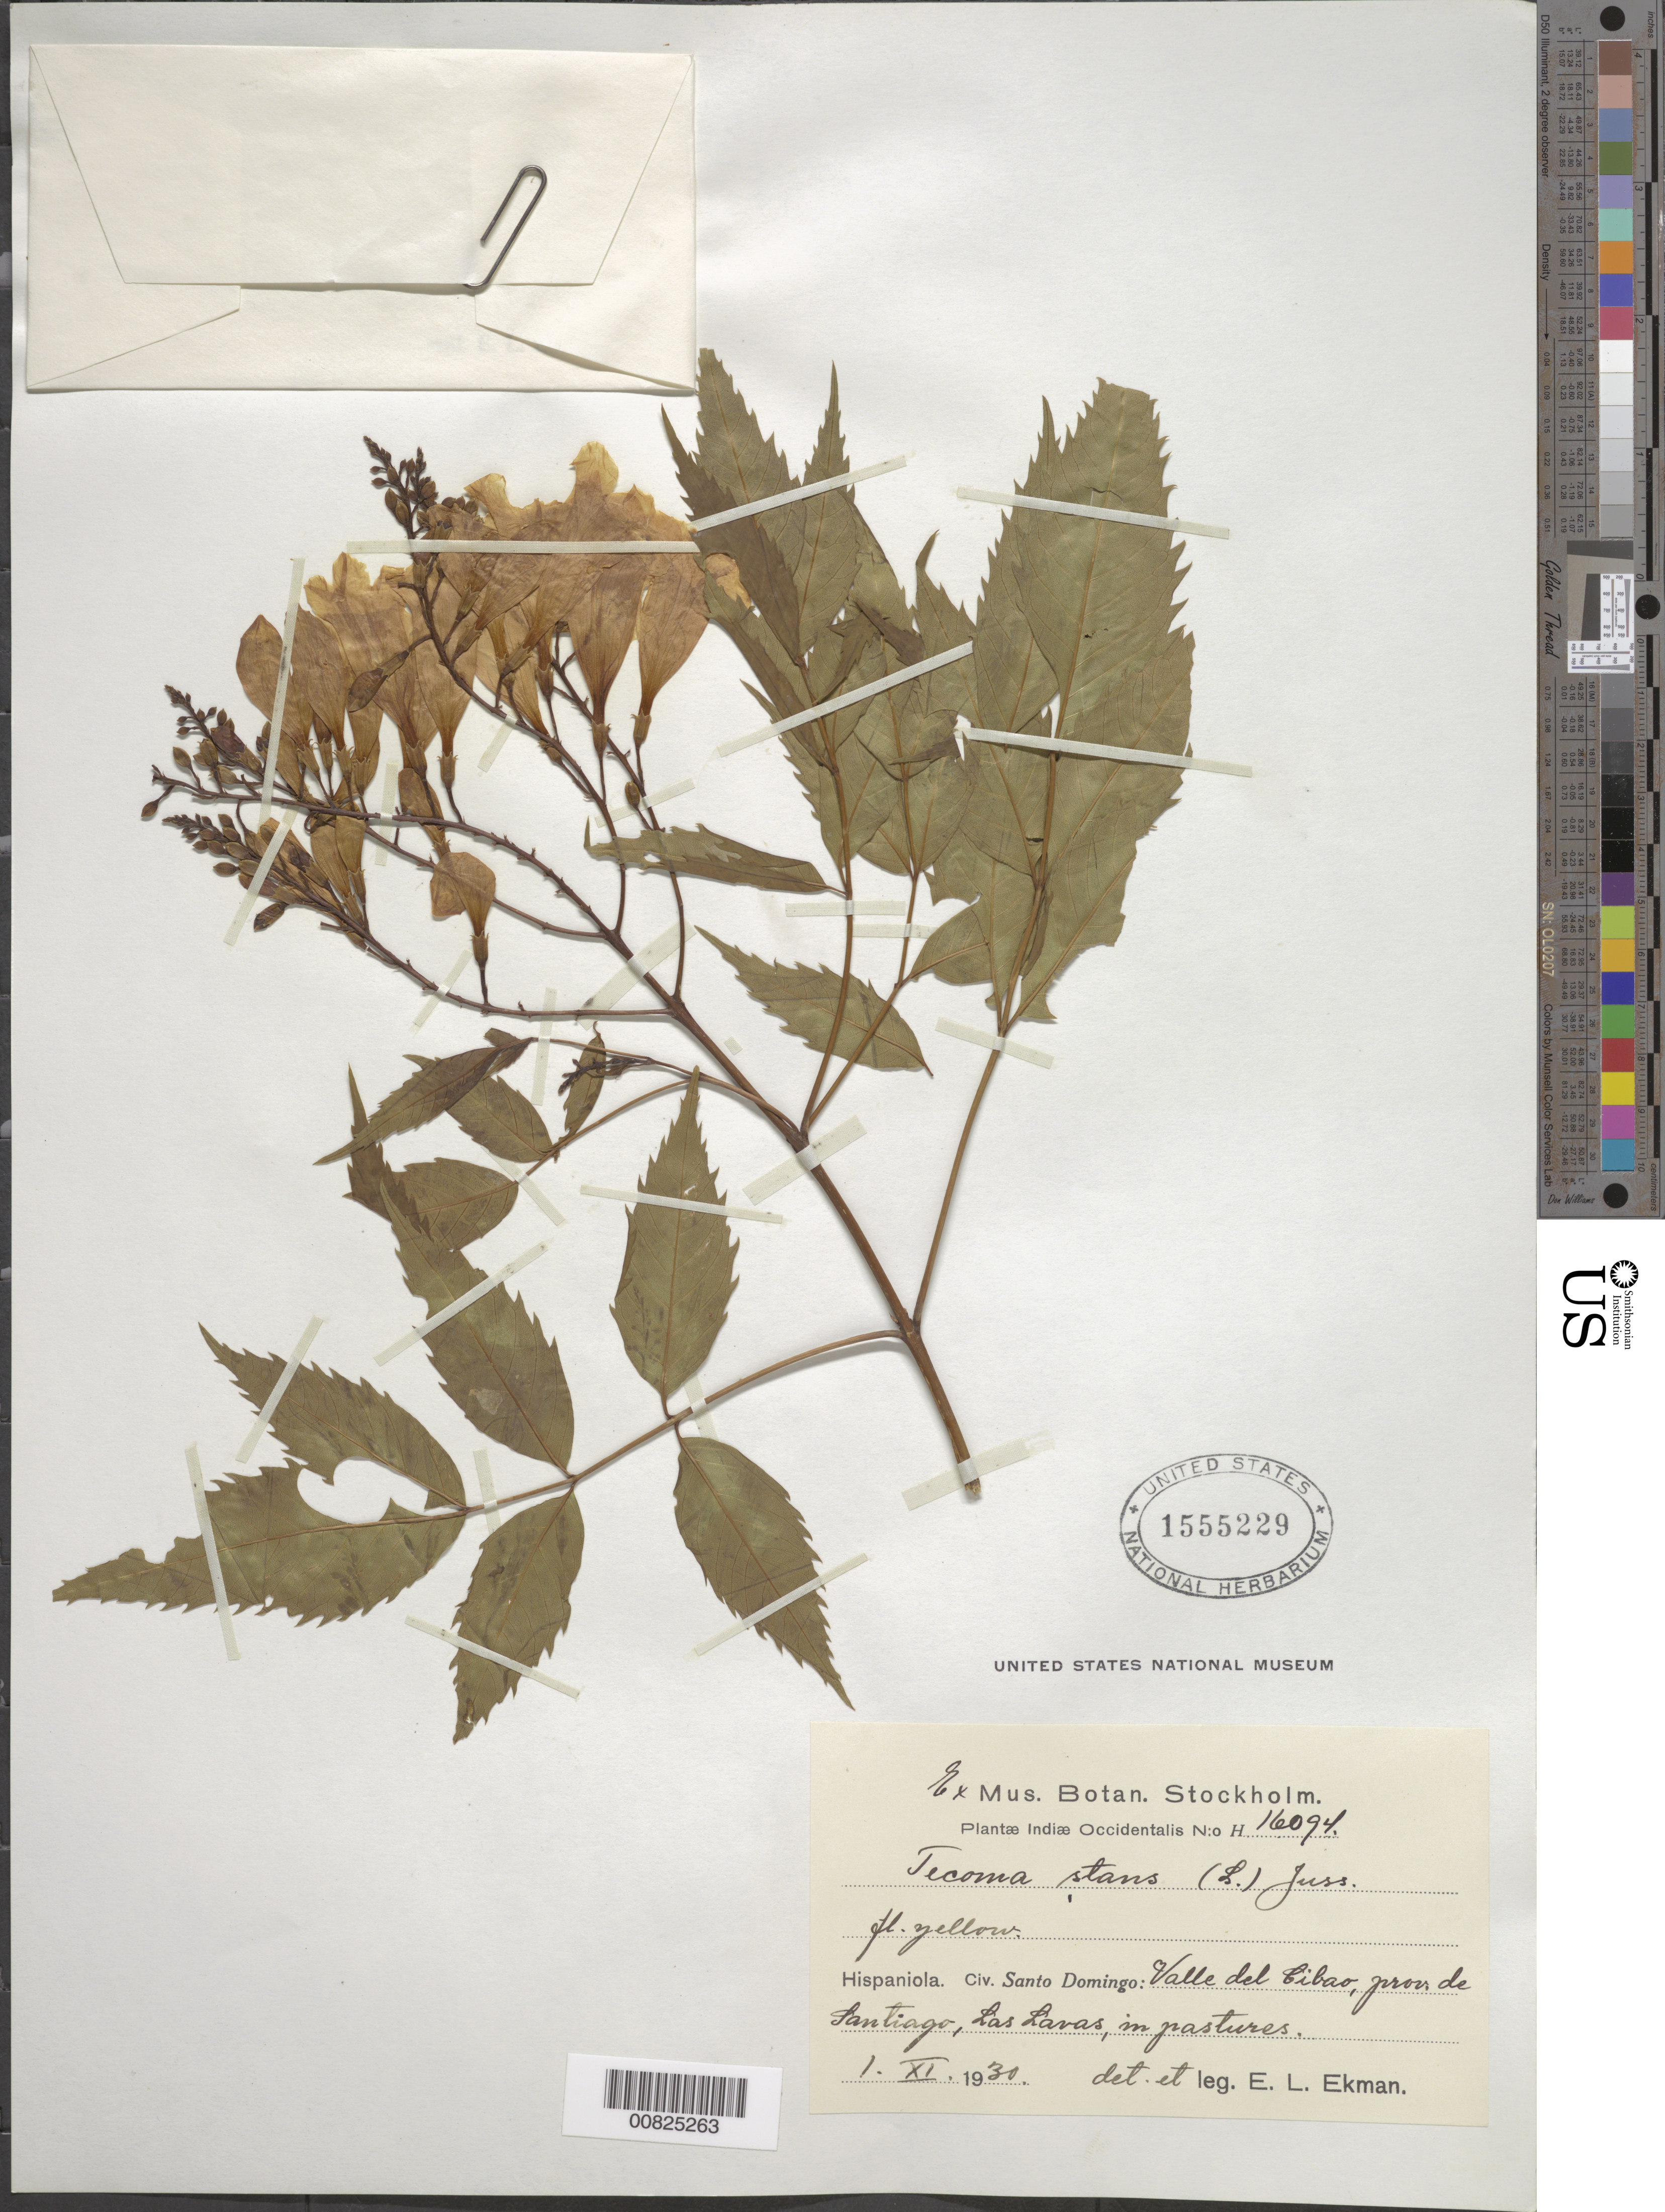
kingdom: Plantae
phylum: Tracheophyta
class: Magnoliopsida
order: Lamiales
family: Bignoniaceae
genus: Tecoma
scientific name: Tecoma stans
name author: (L.) Juss. ex Kunth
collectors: E. L. Ekman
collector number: H 16094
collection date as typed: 01 Nov 1930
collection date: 1930-11-01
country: Dominican Republic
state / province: Santiago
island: Hispaniola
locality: Valley del Cibao, Las Lavas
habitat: In pastures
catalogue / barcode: US 1555229